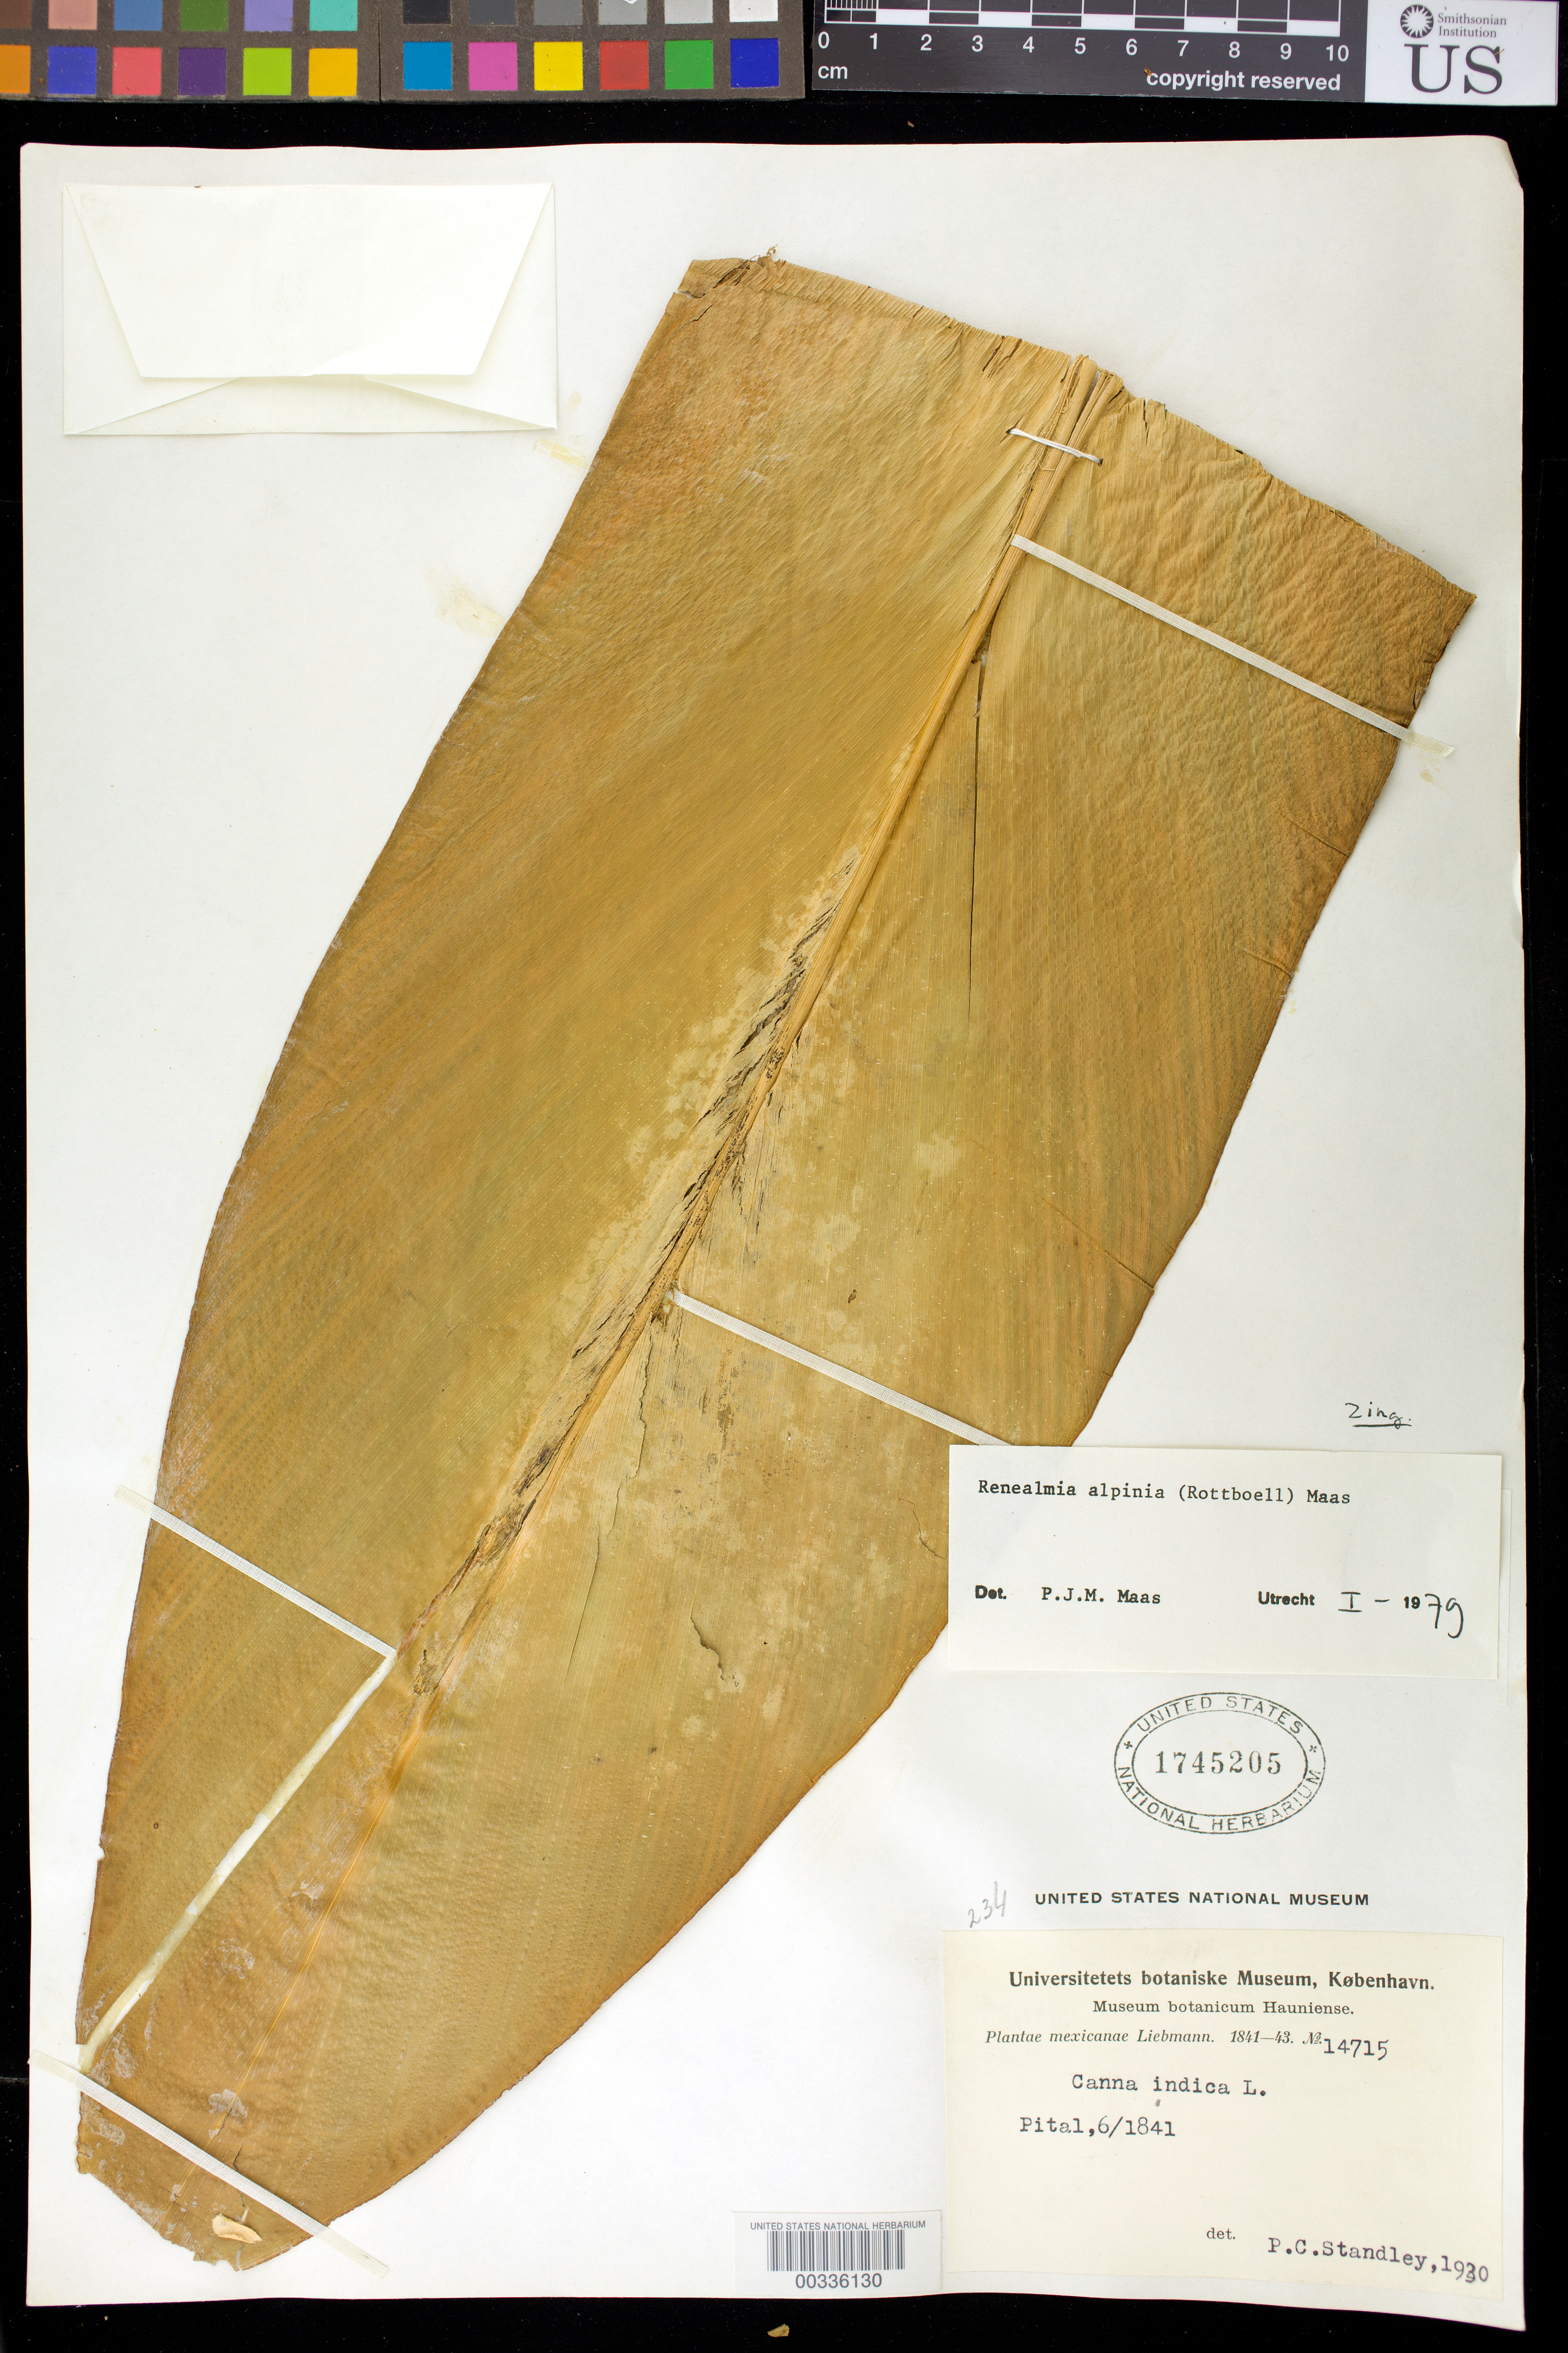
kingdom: Plantae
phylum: Tracheophyta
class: Liliopsida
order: Zingiberales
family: Zingiberaceae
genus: Renealmia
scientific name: Renealmia alpinia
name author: (Rottb.) Maas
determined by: Maas, Paul J. M.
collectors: F. M. Liebmann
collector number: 14715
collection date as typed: Jun 1841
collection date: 1841-06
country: Mexico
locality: Pital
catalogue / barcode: US 1745205